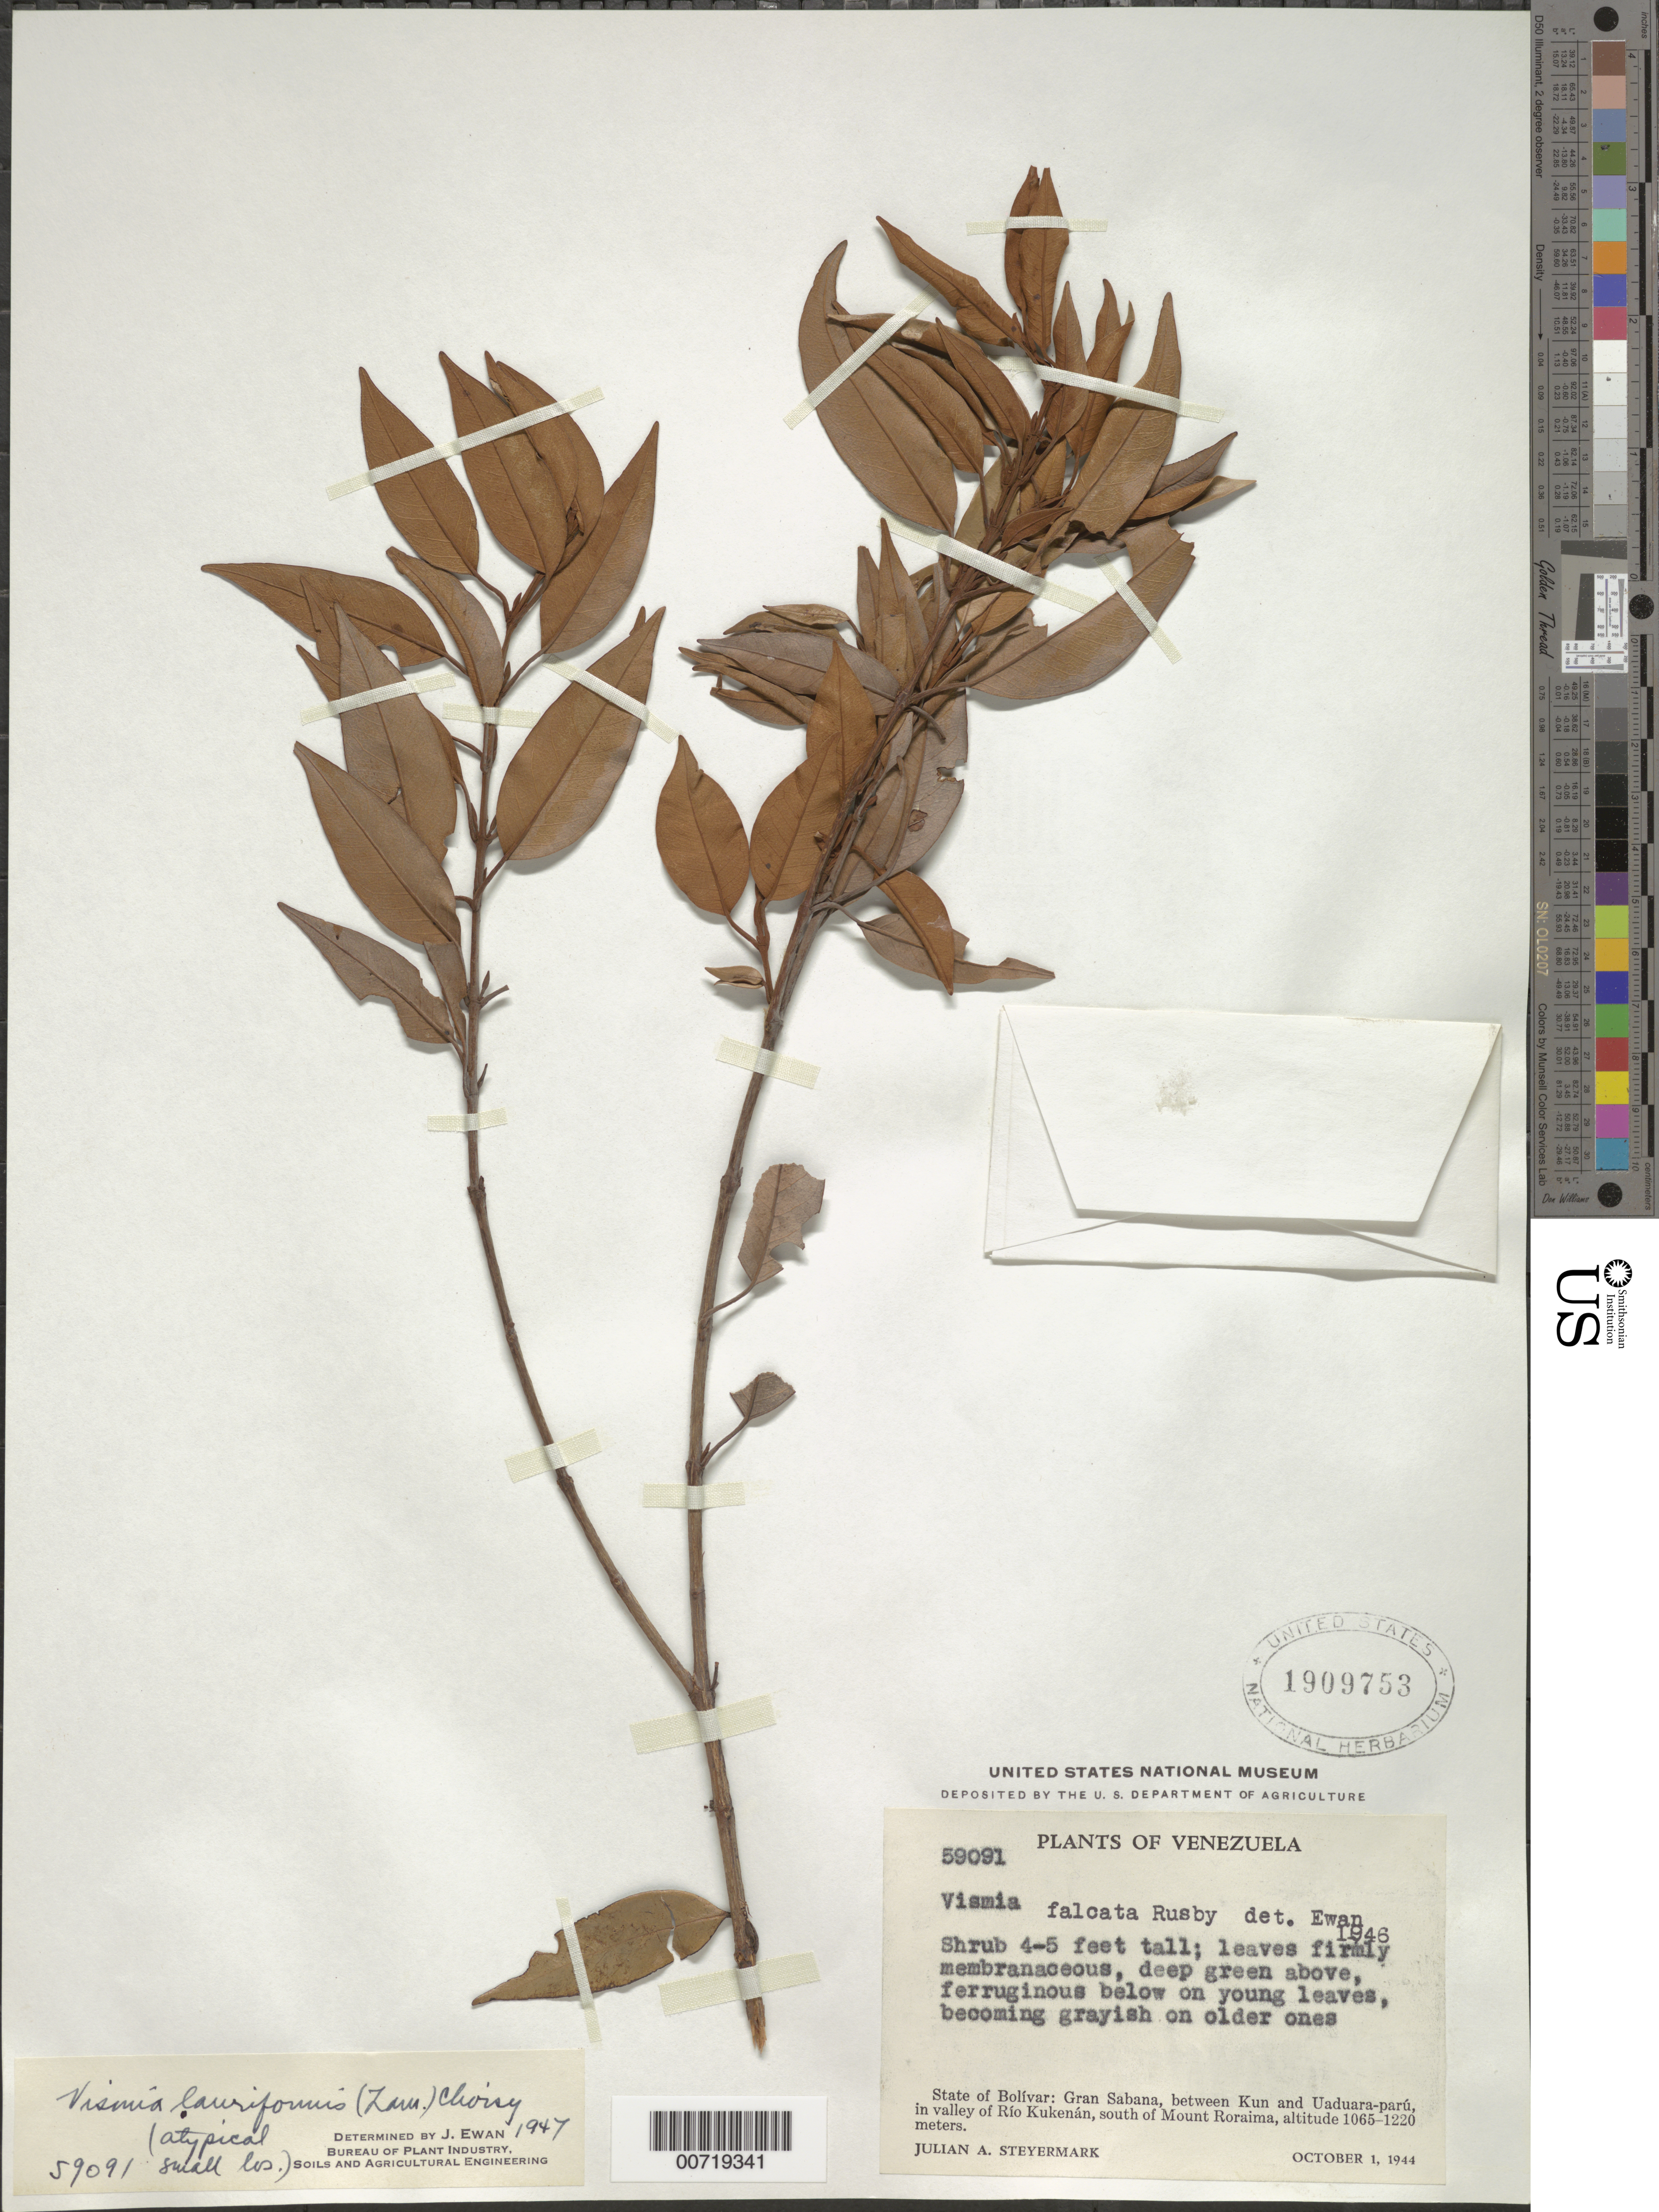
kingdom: Plantae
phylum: Tracheophyta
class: Magnoliopsida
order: Malpighiales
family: Hypericaceae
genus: Vismia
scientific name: Vismia guianensis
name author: (Aubl.) Pers.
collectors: J. Steyermark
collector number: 59091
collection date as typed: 1-Oct-44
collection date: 1944-10-01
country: Venezuela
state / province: Bolívar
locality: Gran Sabana, between Kun and Uaduara-parú, Río Kukenán Valley, S of Mt. Roraima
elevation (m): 1065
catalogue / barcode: US 1909753